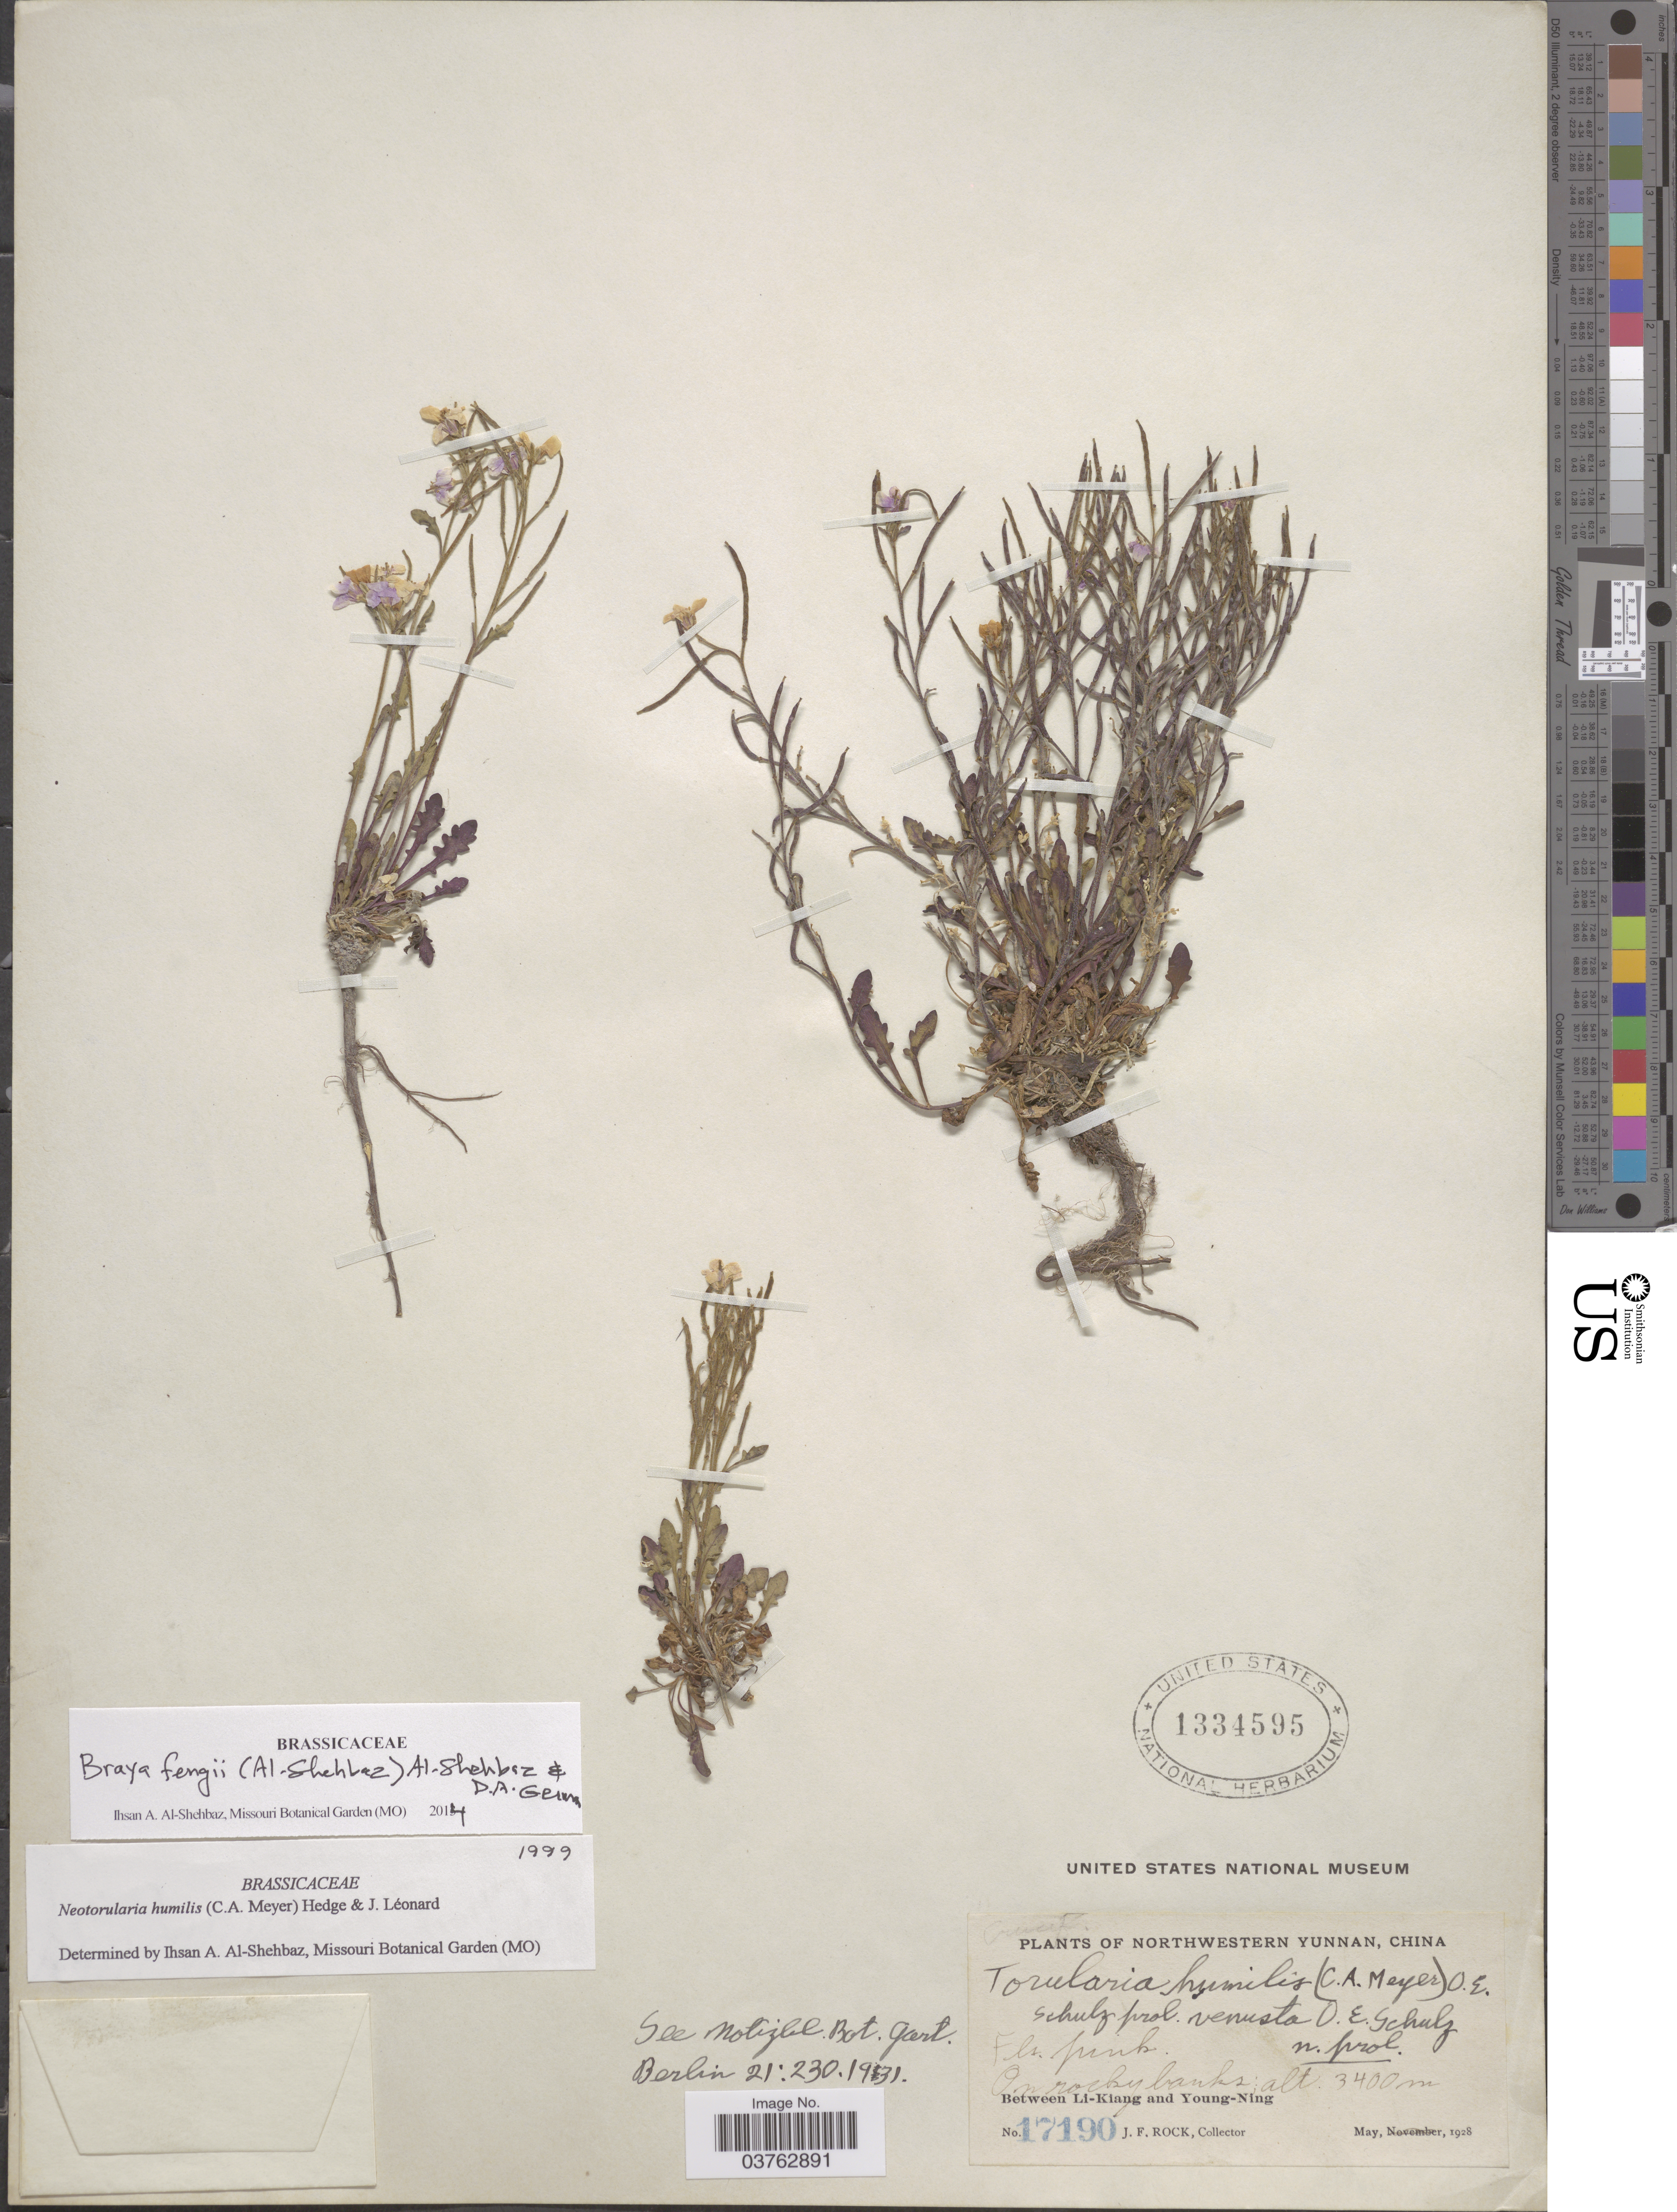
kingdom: Plantae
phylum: Tracheophyta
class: Magnoliopsida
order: Brassicales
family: Brassicaceae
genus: Braya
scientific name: Braya fengii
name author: (Al-Shehbaz) Al-Shehbaz & German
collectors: J. Rock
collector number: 17190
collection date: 1928-05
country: China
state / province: Yunnan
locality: Northwestern Yunnan. Between Li-Kiang and Young-Ning.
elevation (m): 3400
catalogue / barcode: US 1334595